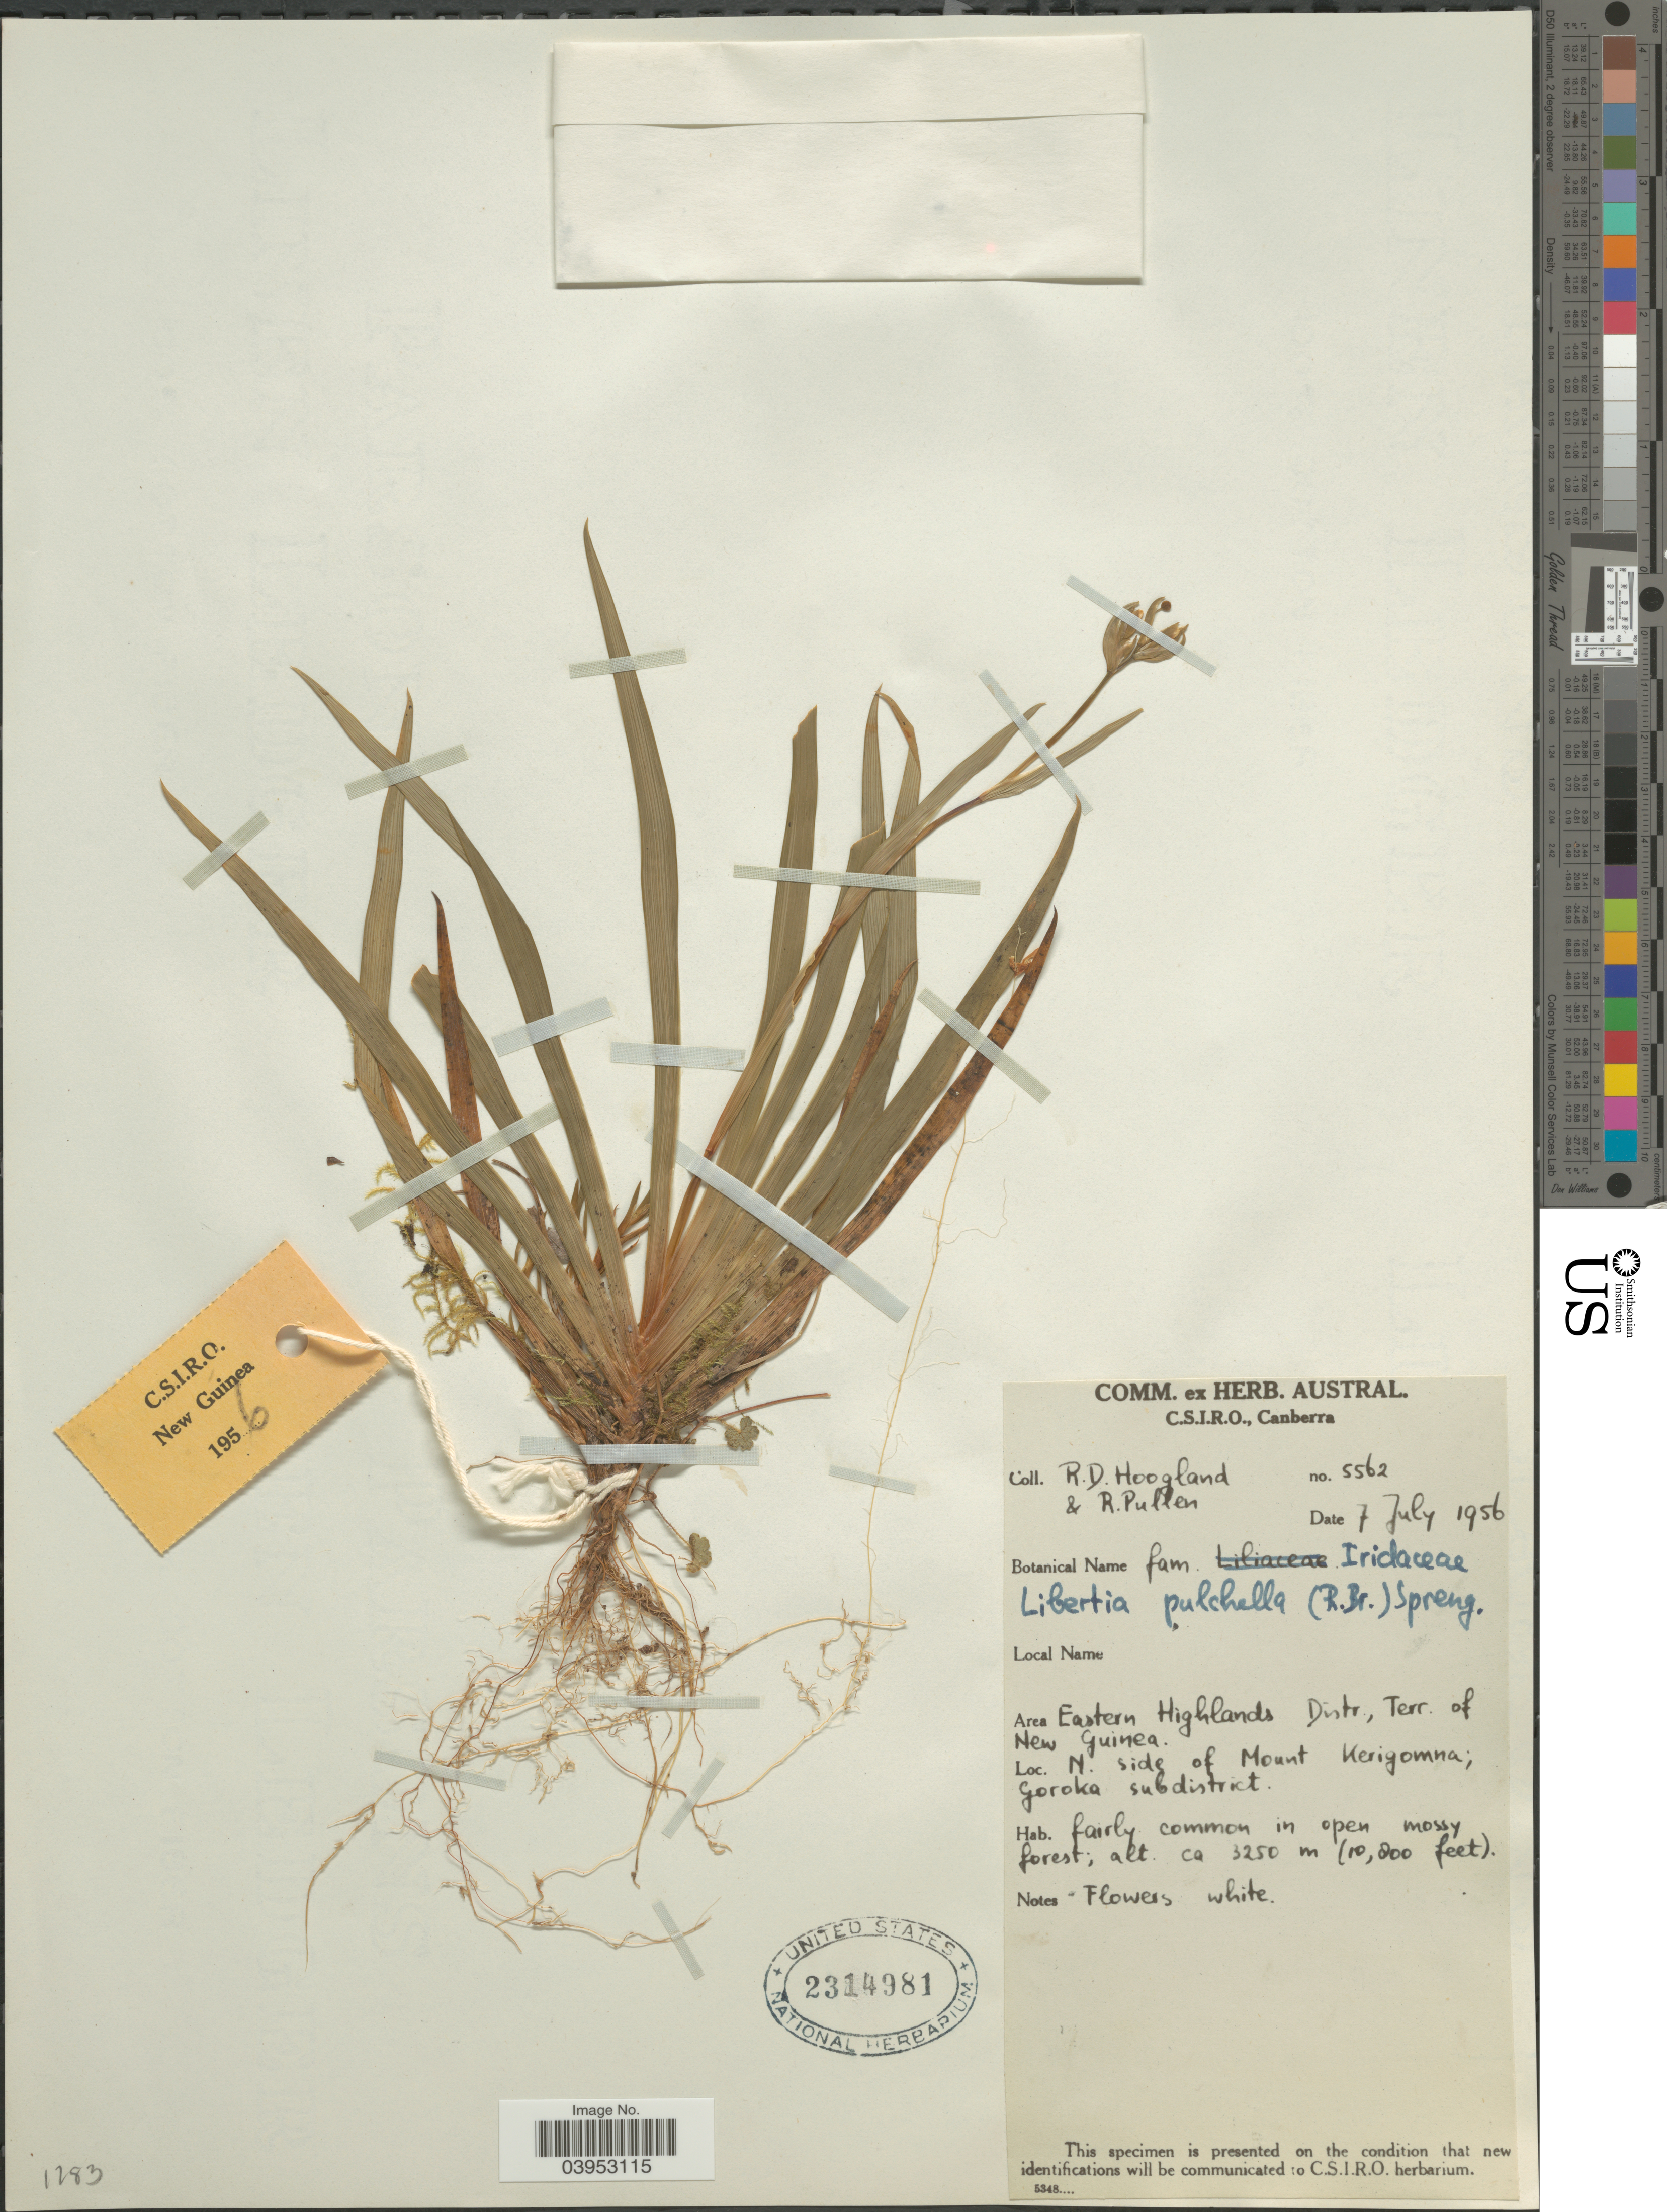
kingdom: Plantae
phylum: Tracheophyta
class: Liliopsida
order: Asparagales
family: Iridaceae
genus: Libertia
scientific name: Libertia pulchella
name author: (R. Br.) Spreng.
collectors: R. D. Hoogland & R. Pullen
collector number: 5562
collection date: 1956-07-07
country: Papua New Guinea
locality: Area Eastern Highlands Distr., Terr. of New Guinea. N. side of Mount Kerigomna; Goroka subdistrict.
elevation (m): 3250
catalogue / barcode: US 2314981